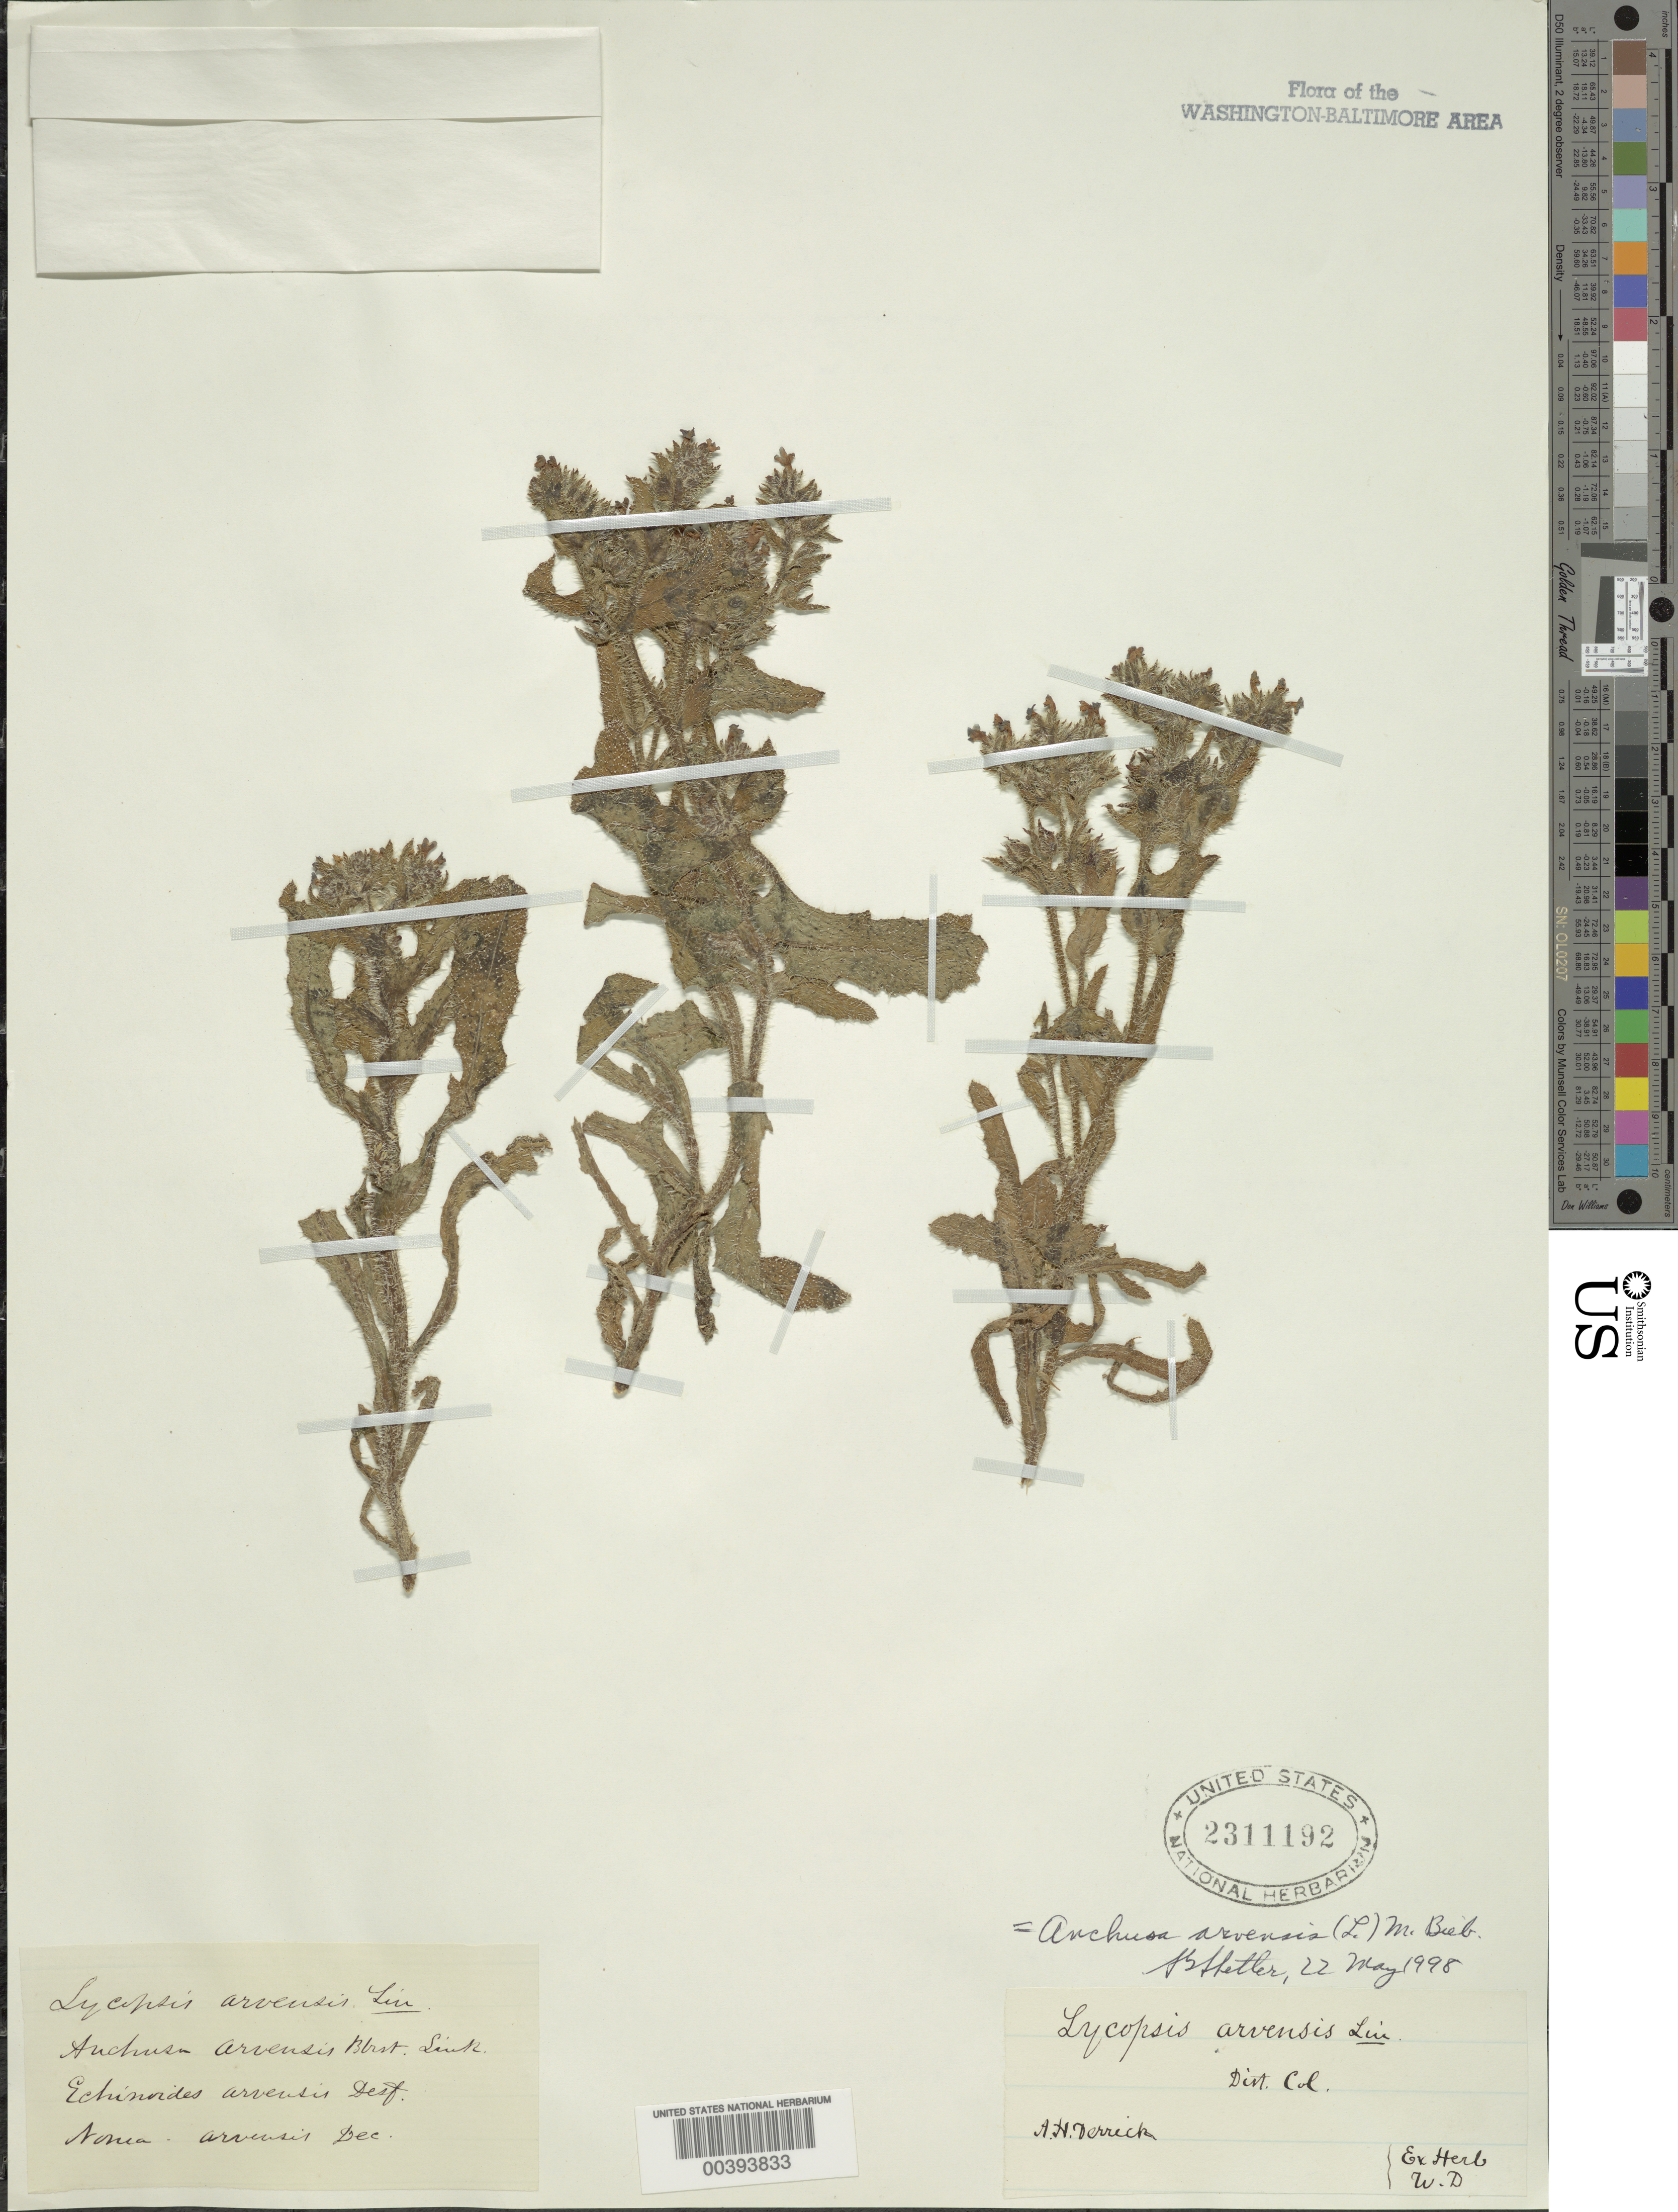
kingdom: Plantae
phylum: Tracheophyta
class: Magnoliopsida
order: Boraginales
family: Boraginaceae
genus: Anchusa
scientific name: Anchusa arvensis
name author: (L.) M. Bieb.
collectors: A. Derrick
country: United States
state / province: District of Columbia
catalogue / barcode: US 2311192